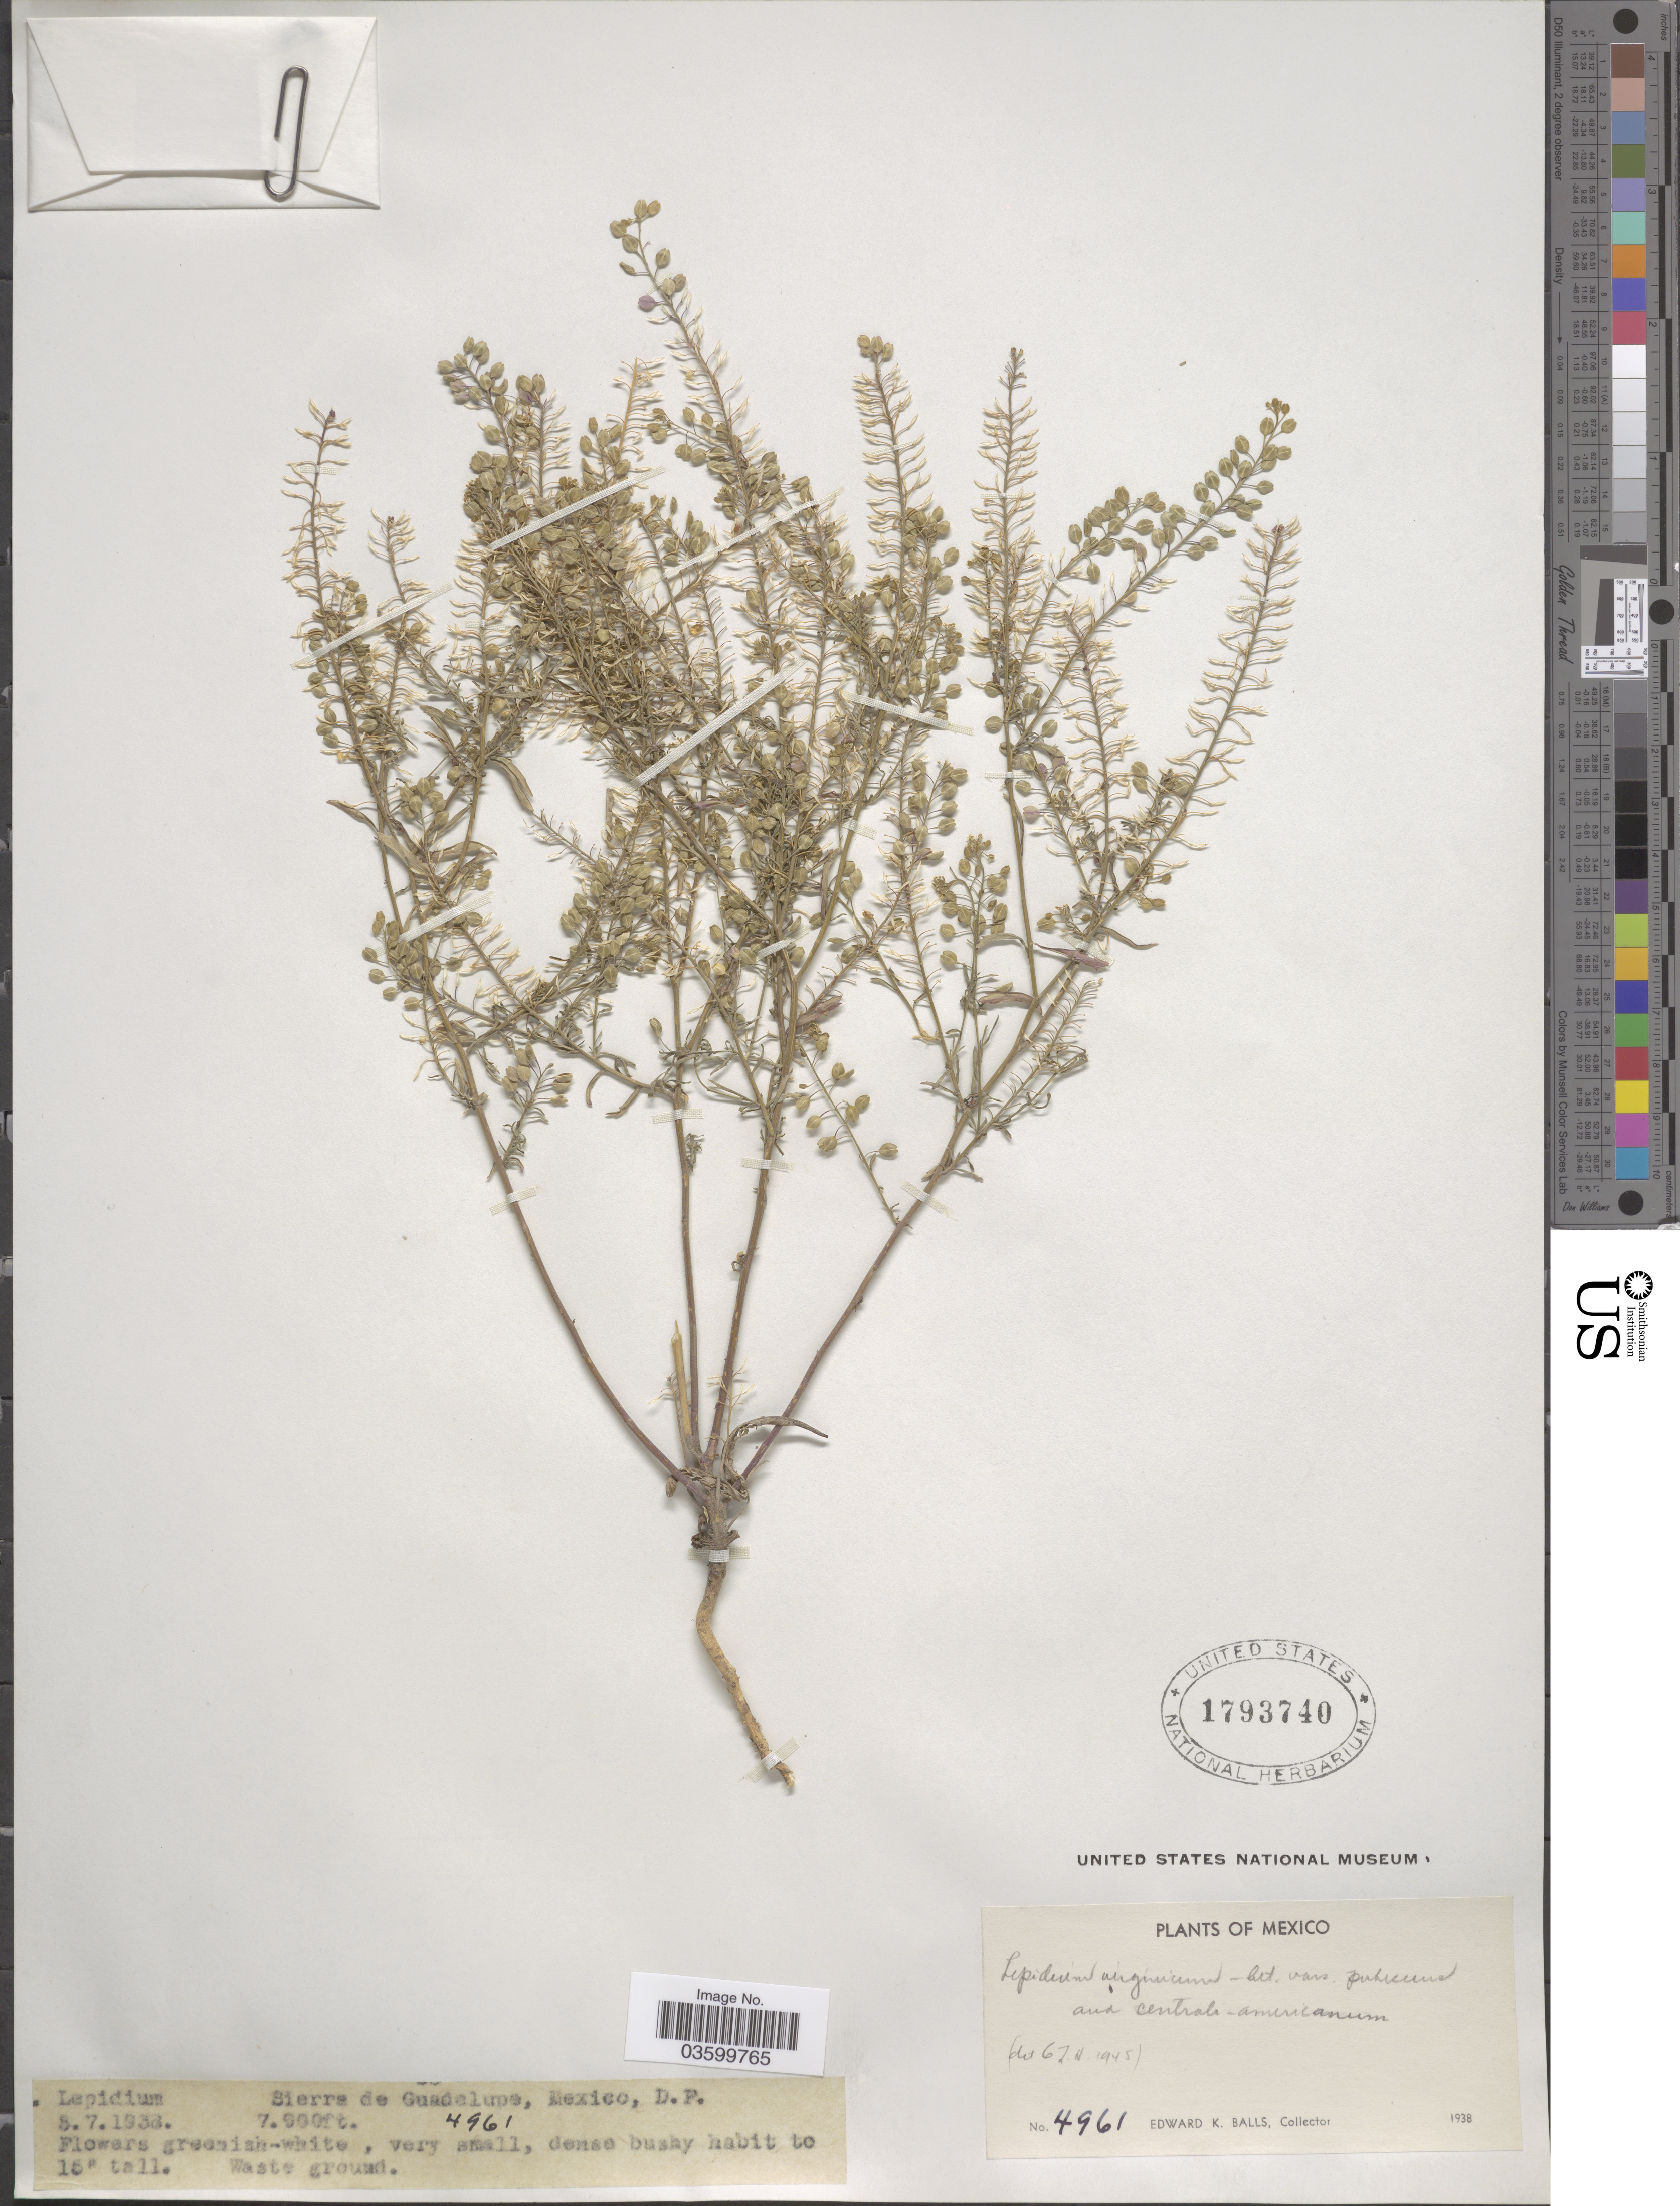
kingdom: Plantae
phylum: Tracheophyta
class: Magnoliopsida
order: Brassicales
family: Brassicaceae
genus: Lepidium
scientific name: Lepidium virginicum var. pubescens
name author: (Greene) C.L. Hitchc.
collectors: E. K. Balls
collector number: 4961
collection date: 1938-07-05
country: Mexico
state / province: Distrito Federal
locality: Sierra de Guadelupe, D. F.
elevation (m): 2134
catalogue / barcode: US 1793740